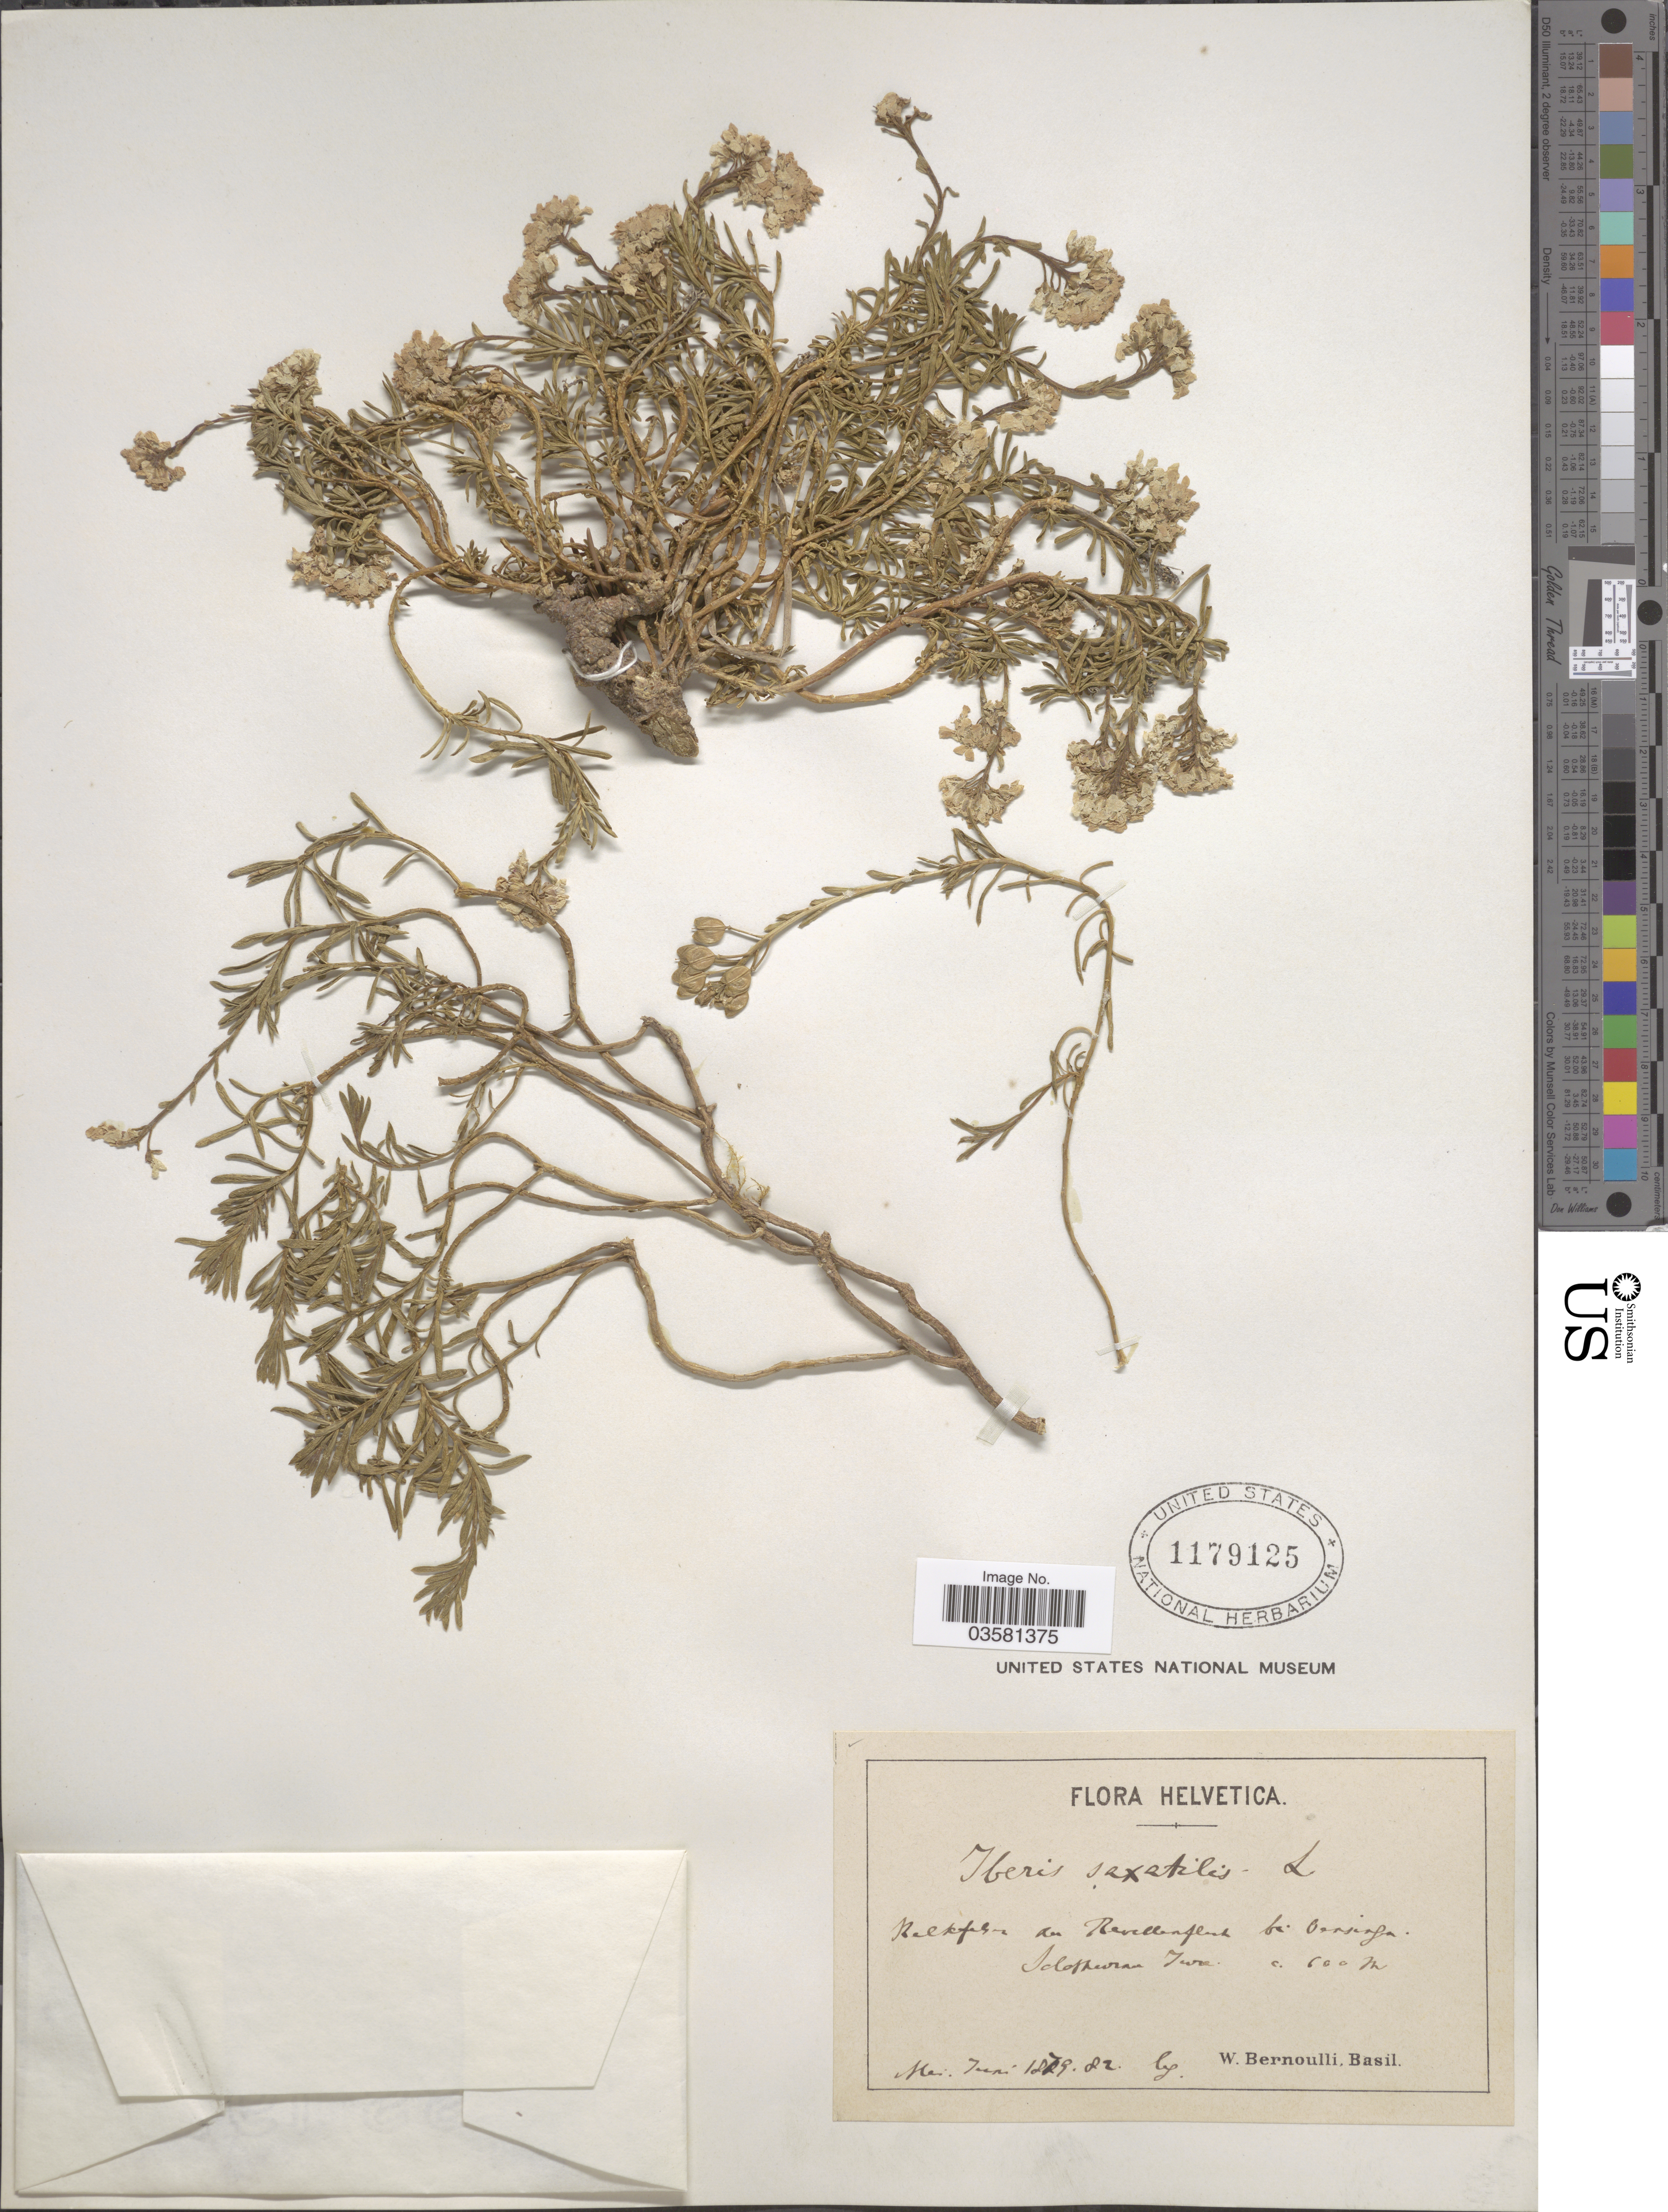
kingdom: Plantae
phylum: Tracheophyta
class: Magnoliopsida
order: Brassicales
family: Brassicaceae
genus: Iberis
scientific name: Iberis saxatilis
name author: L.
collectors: W. Bernoulli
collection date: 1879-05/1879-06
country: Switzerland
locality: Helvetica. Kelpsur dy Revellfan bei bergjava, Scholuwa Jura. [interpreted]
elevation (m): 600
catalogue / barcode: US 1179125